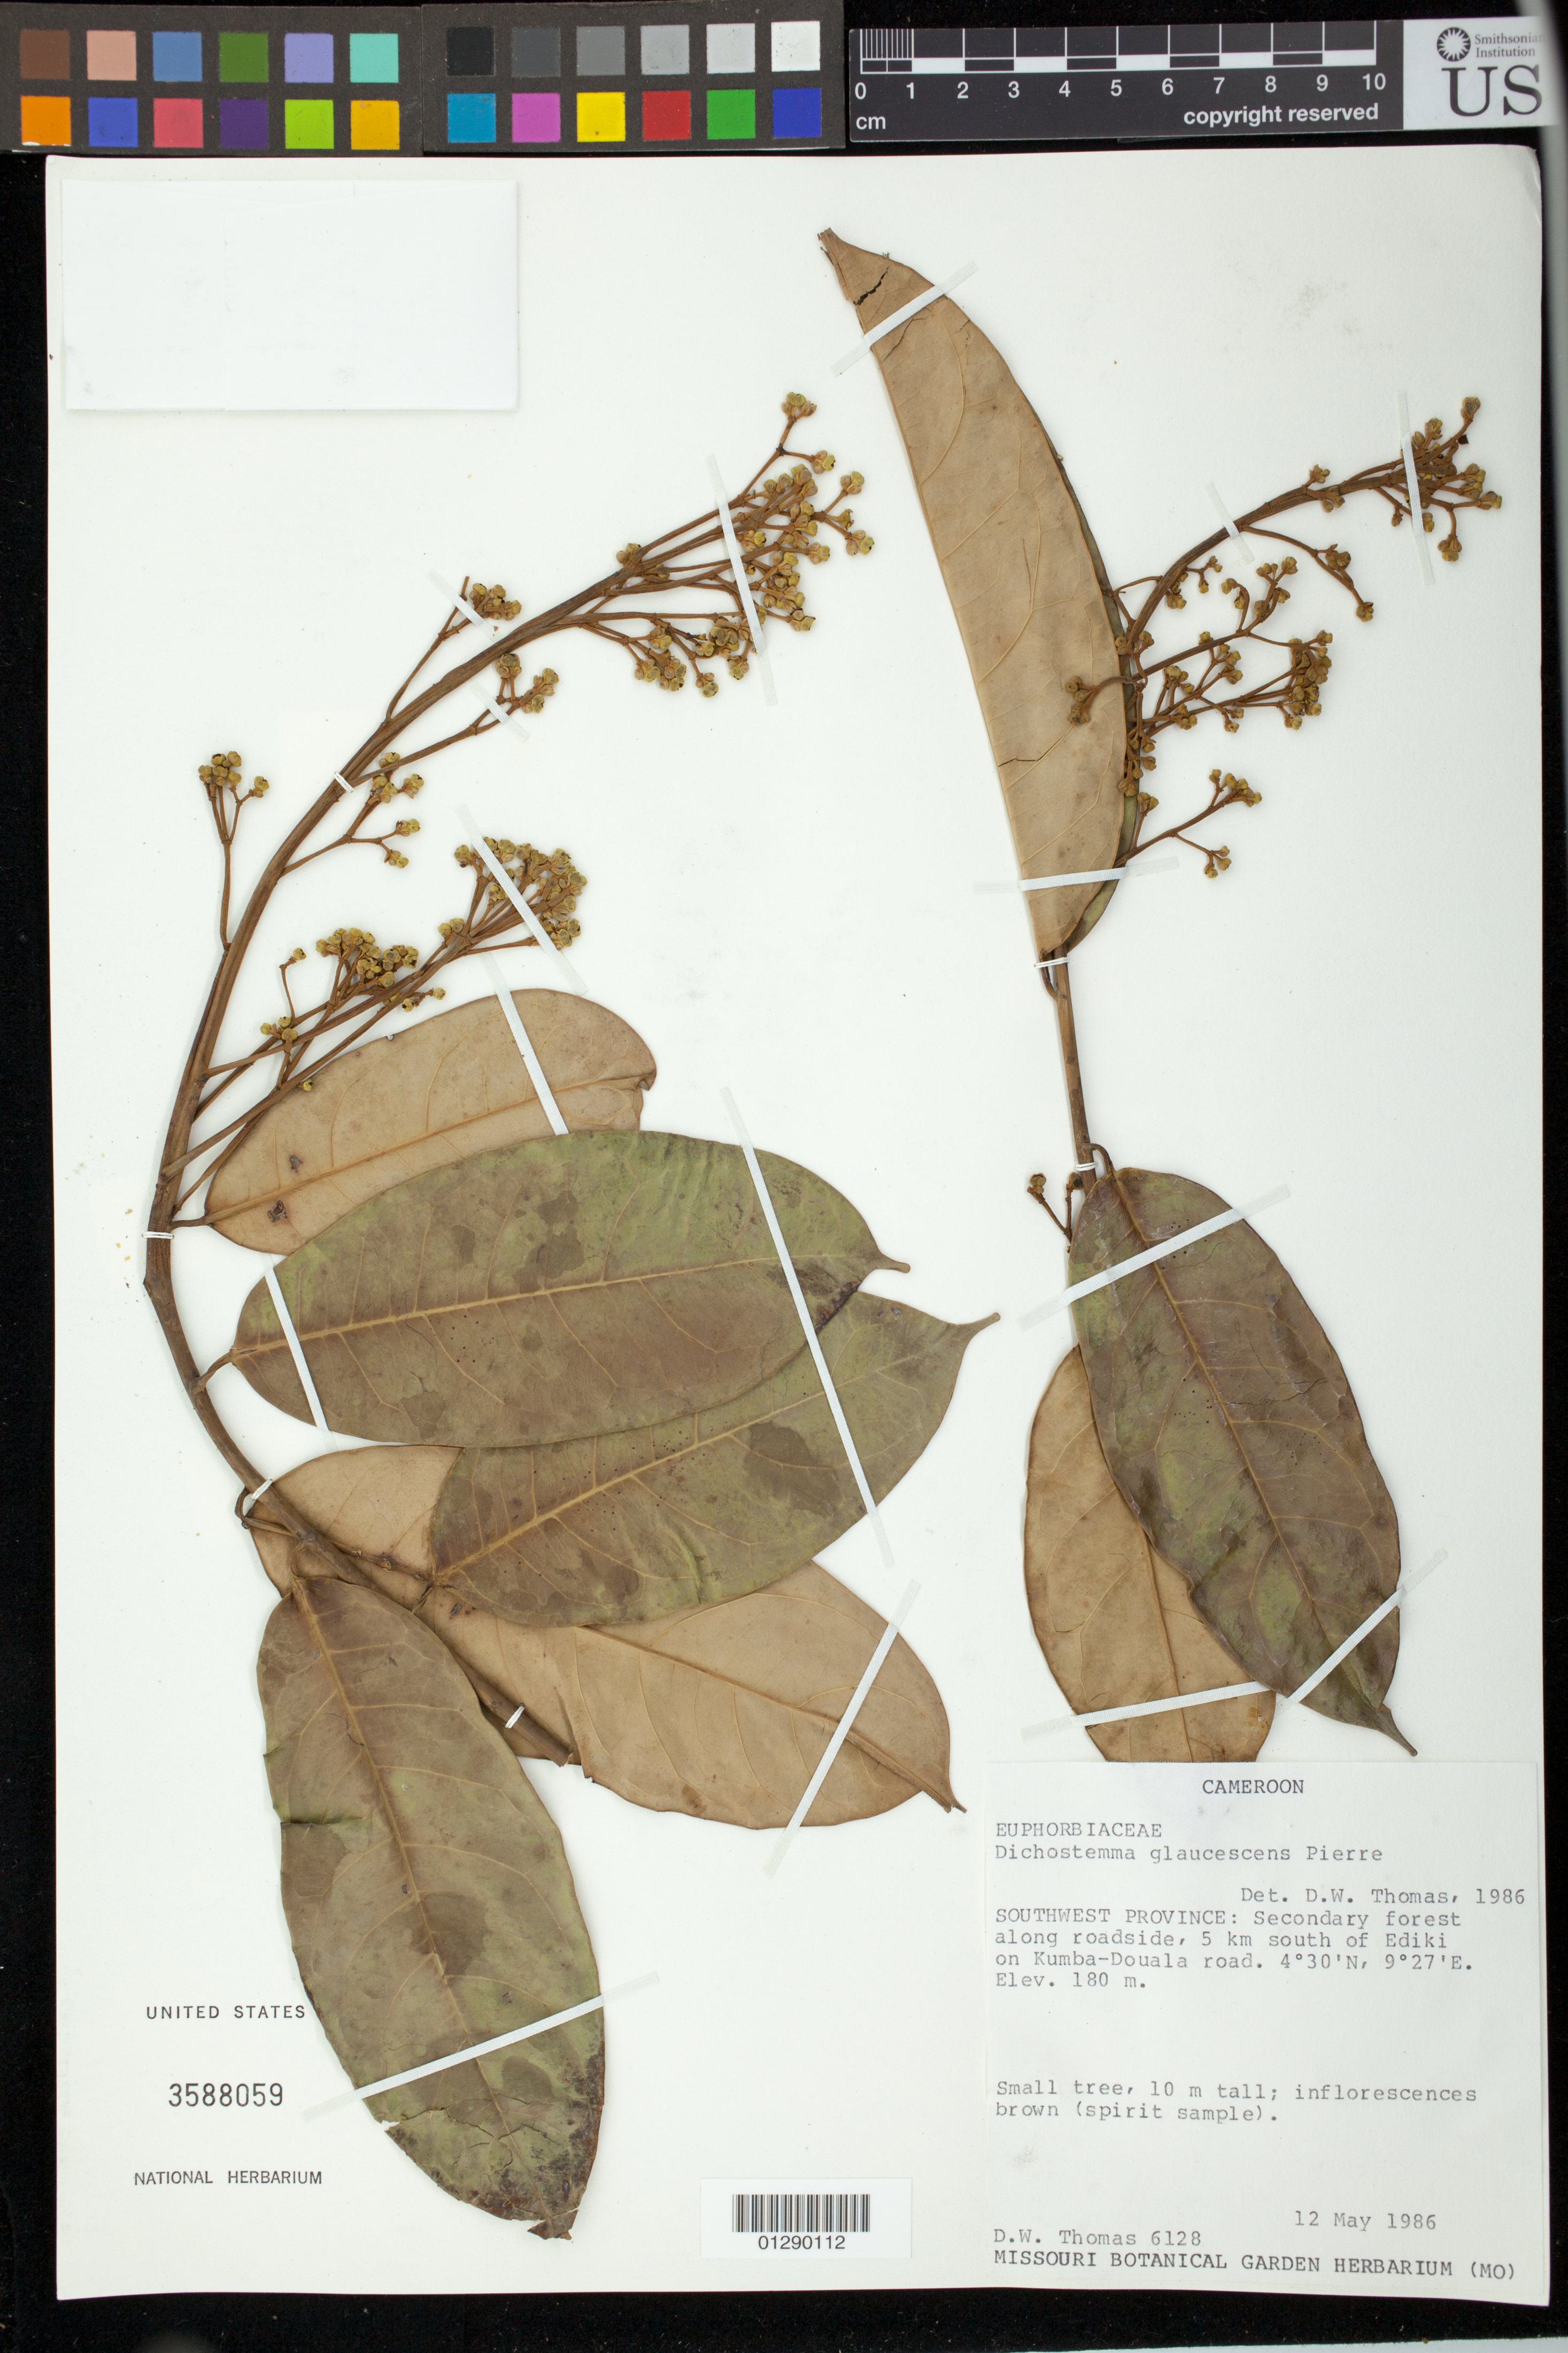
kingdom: Plantae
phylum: Tracheophyta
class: Magnoliopsida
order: Malpighiales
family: Euphorbiaceae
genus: Dichostemma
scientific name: Dichostemma glaucescens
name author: Pierre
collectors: D. W. Thomas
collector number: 6128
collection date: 1986-05-12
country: Cameroon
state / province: Sud-Ouest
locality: along roadside, 5 km south of Ediki on Kumba-Douala road.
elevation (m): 180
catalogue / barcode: US 3588059